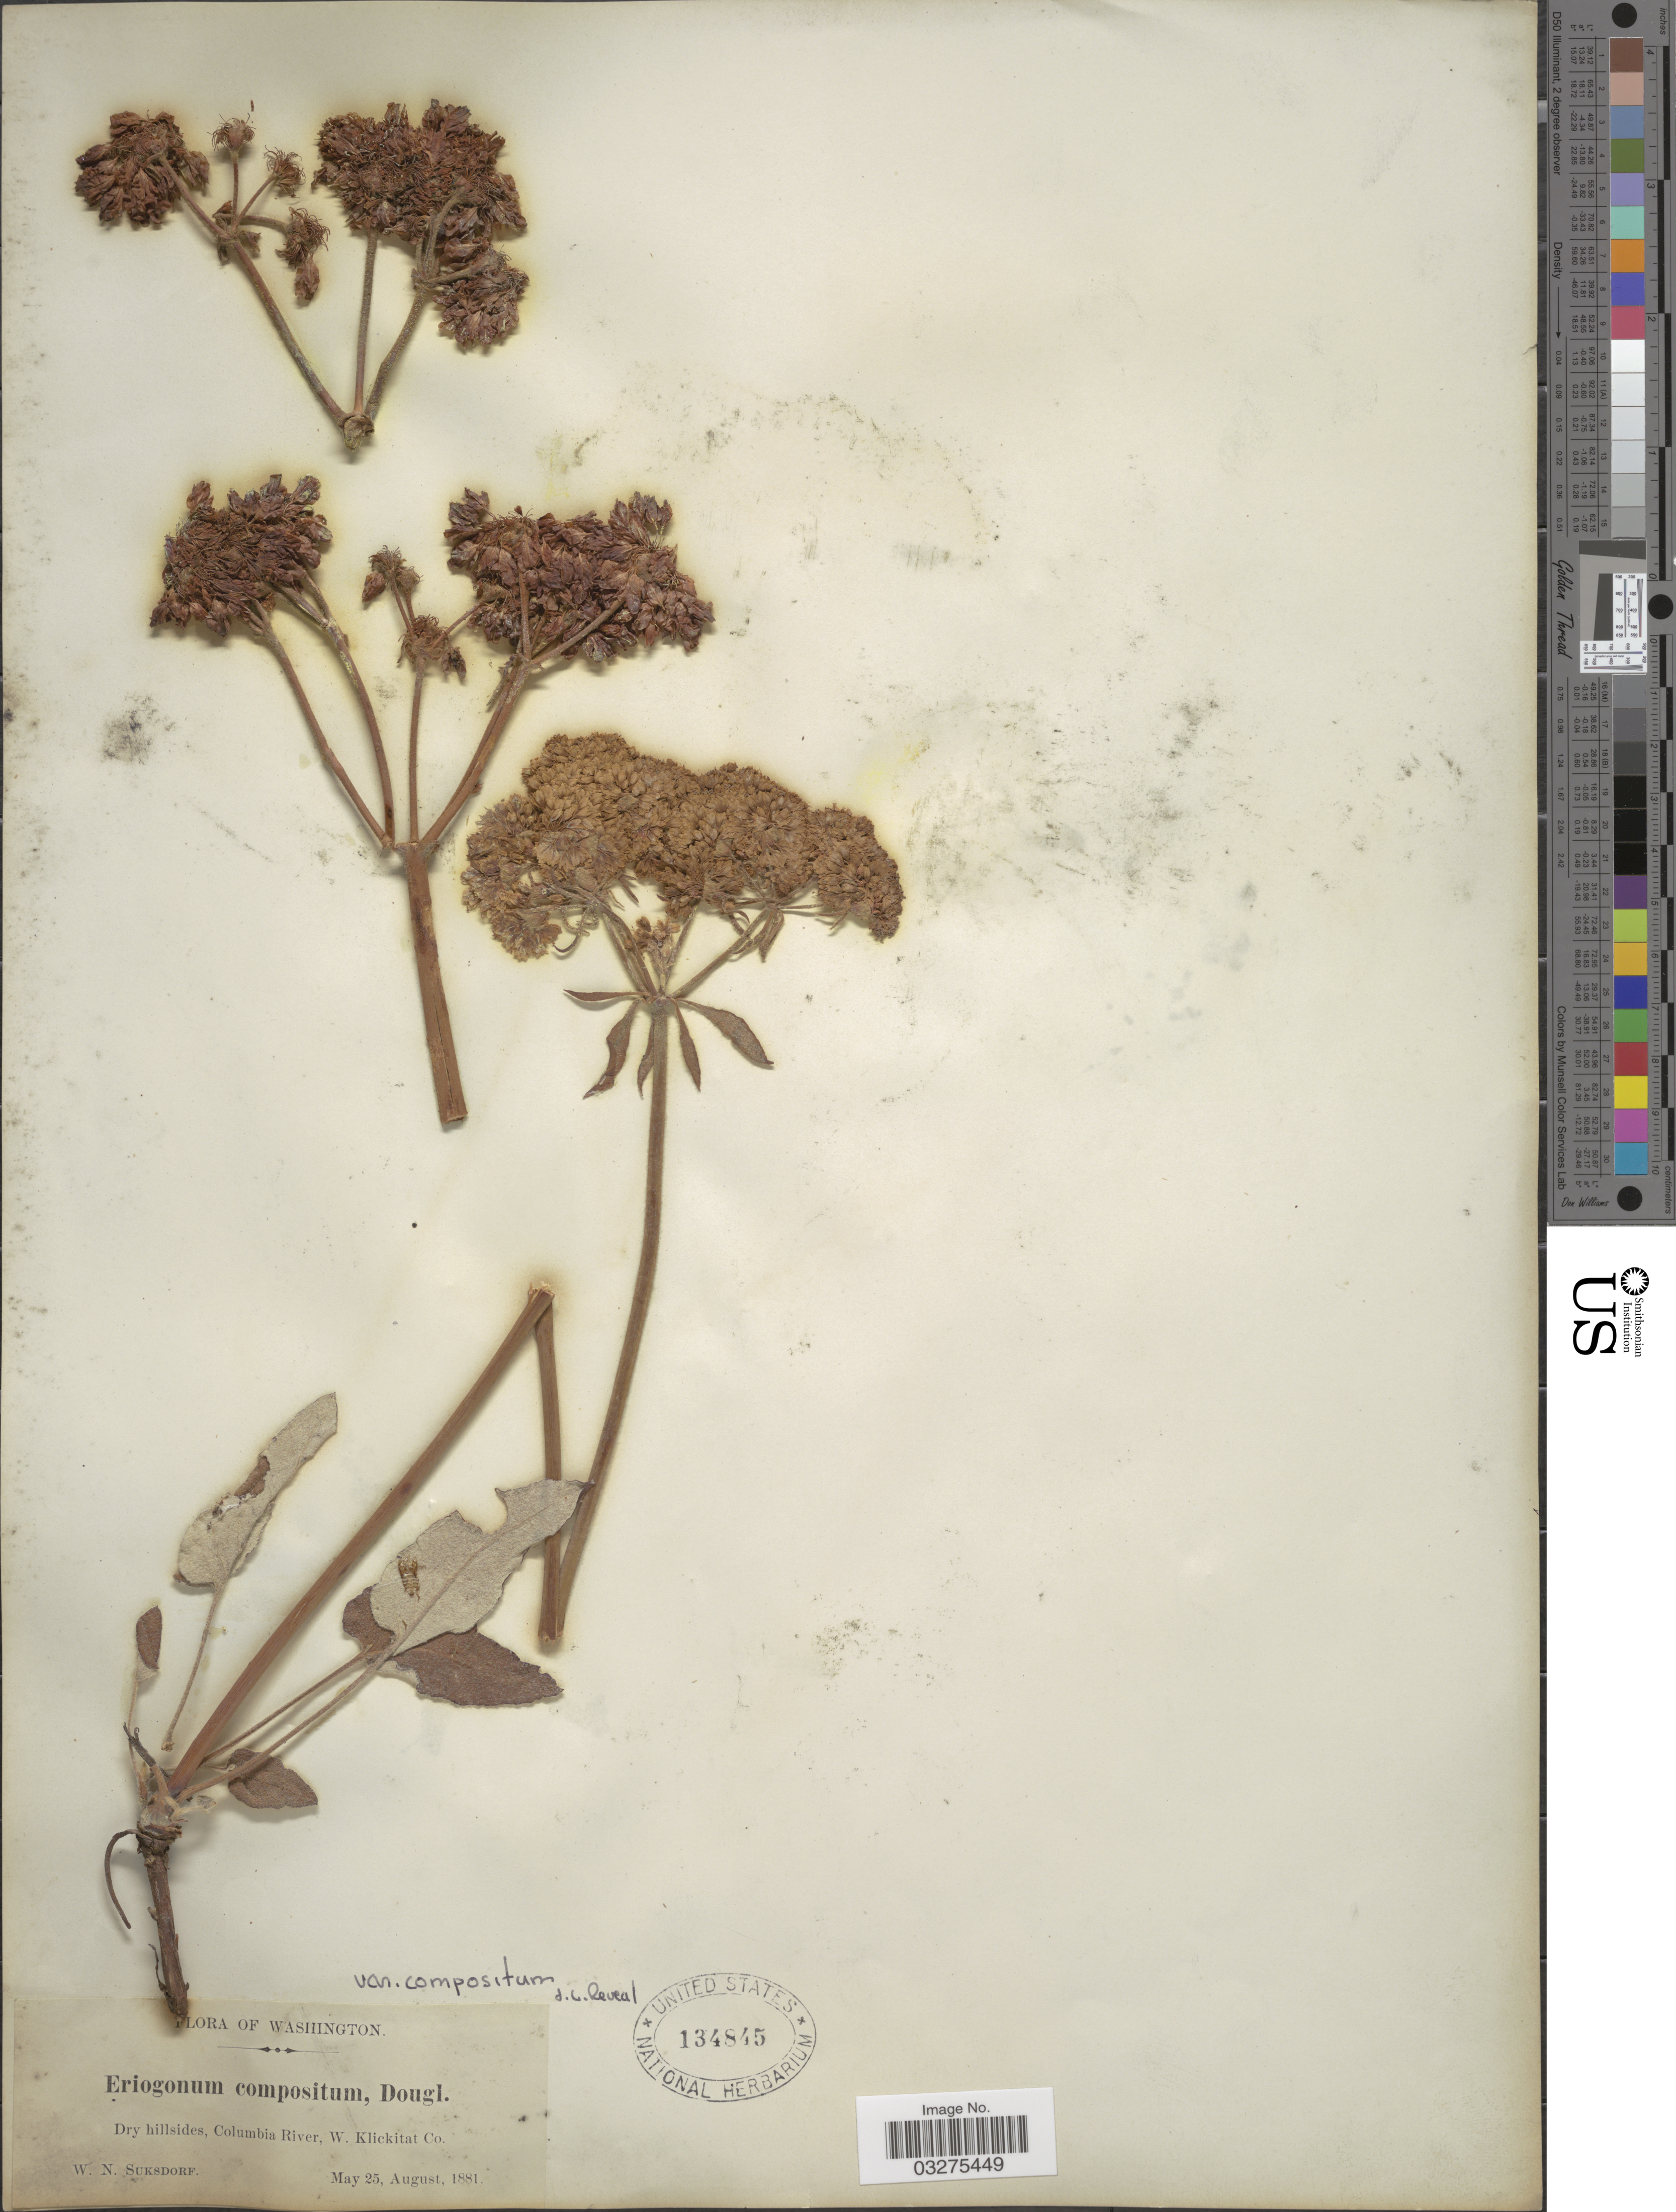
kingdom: Plantae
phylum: Tracheophyta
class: Magnoliopsida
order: Caryophyllales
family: Polygonaceae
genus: Eriogonum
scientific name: Eriogonum compositum var. compositum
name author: Douglas ex Benth.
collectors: W. N. Suksdorf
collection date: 1881-05-25/1881-08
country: United States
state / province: Washington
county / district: Klickitat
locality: Dry hillsides, Columbia River, W. Klickitat Co.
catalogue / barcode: US 134845